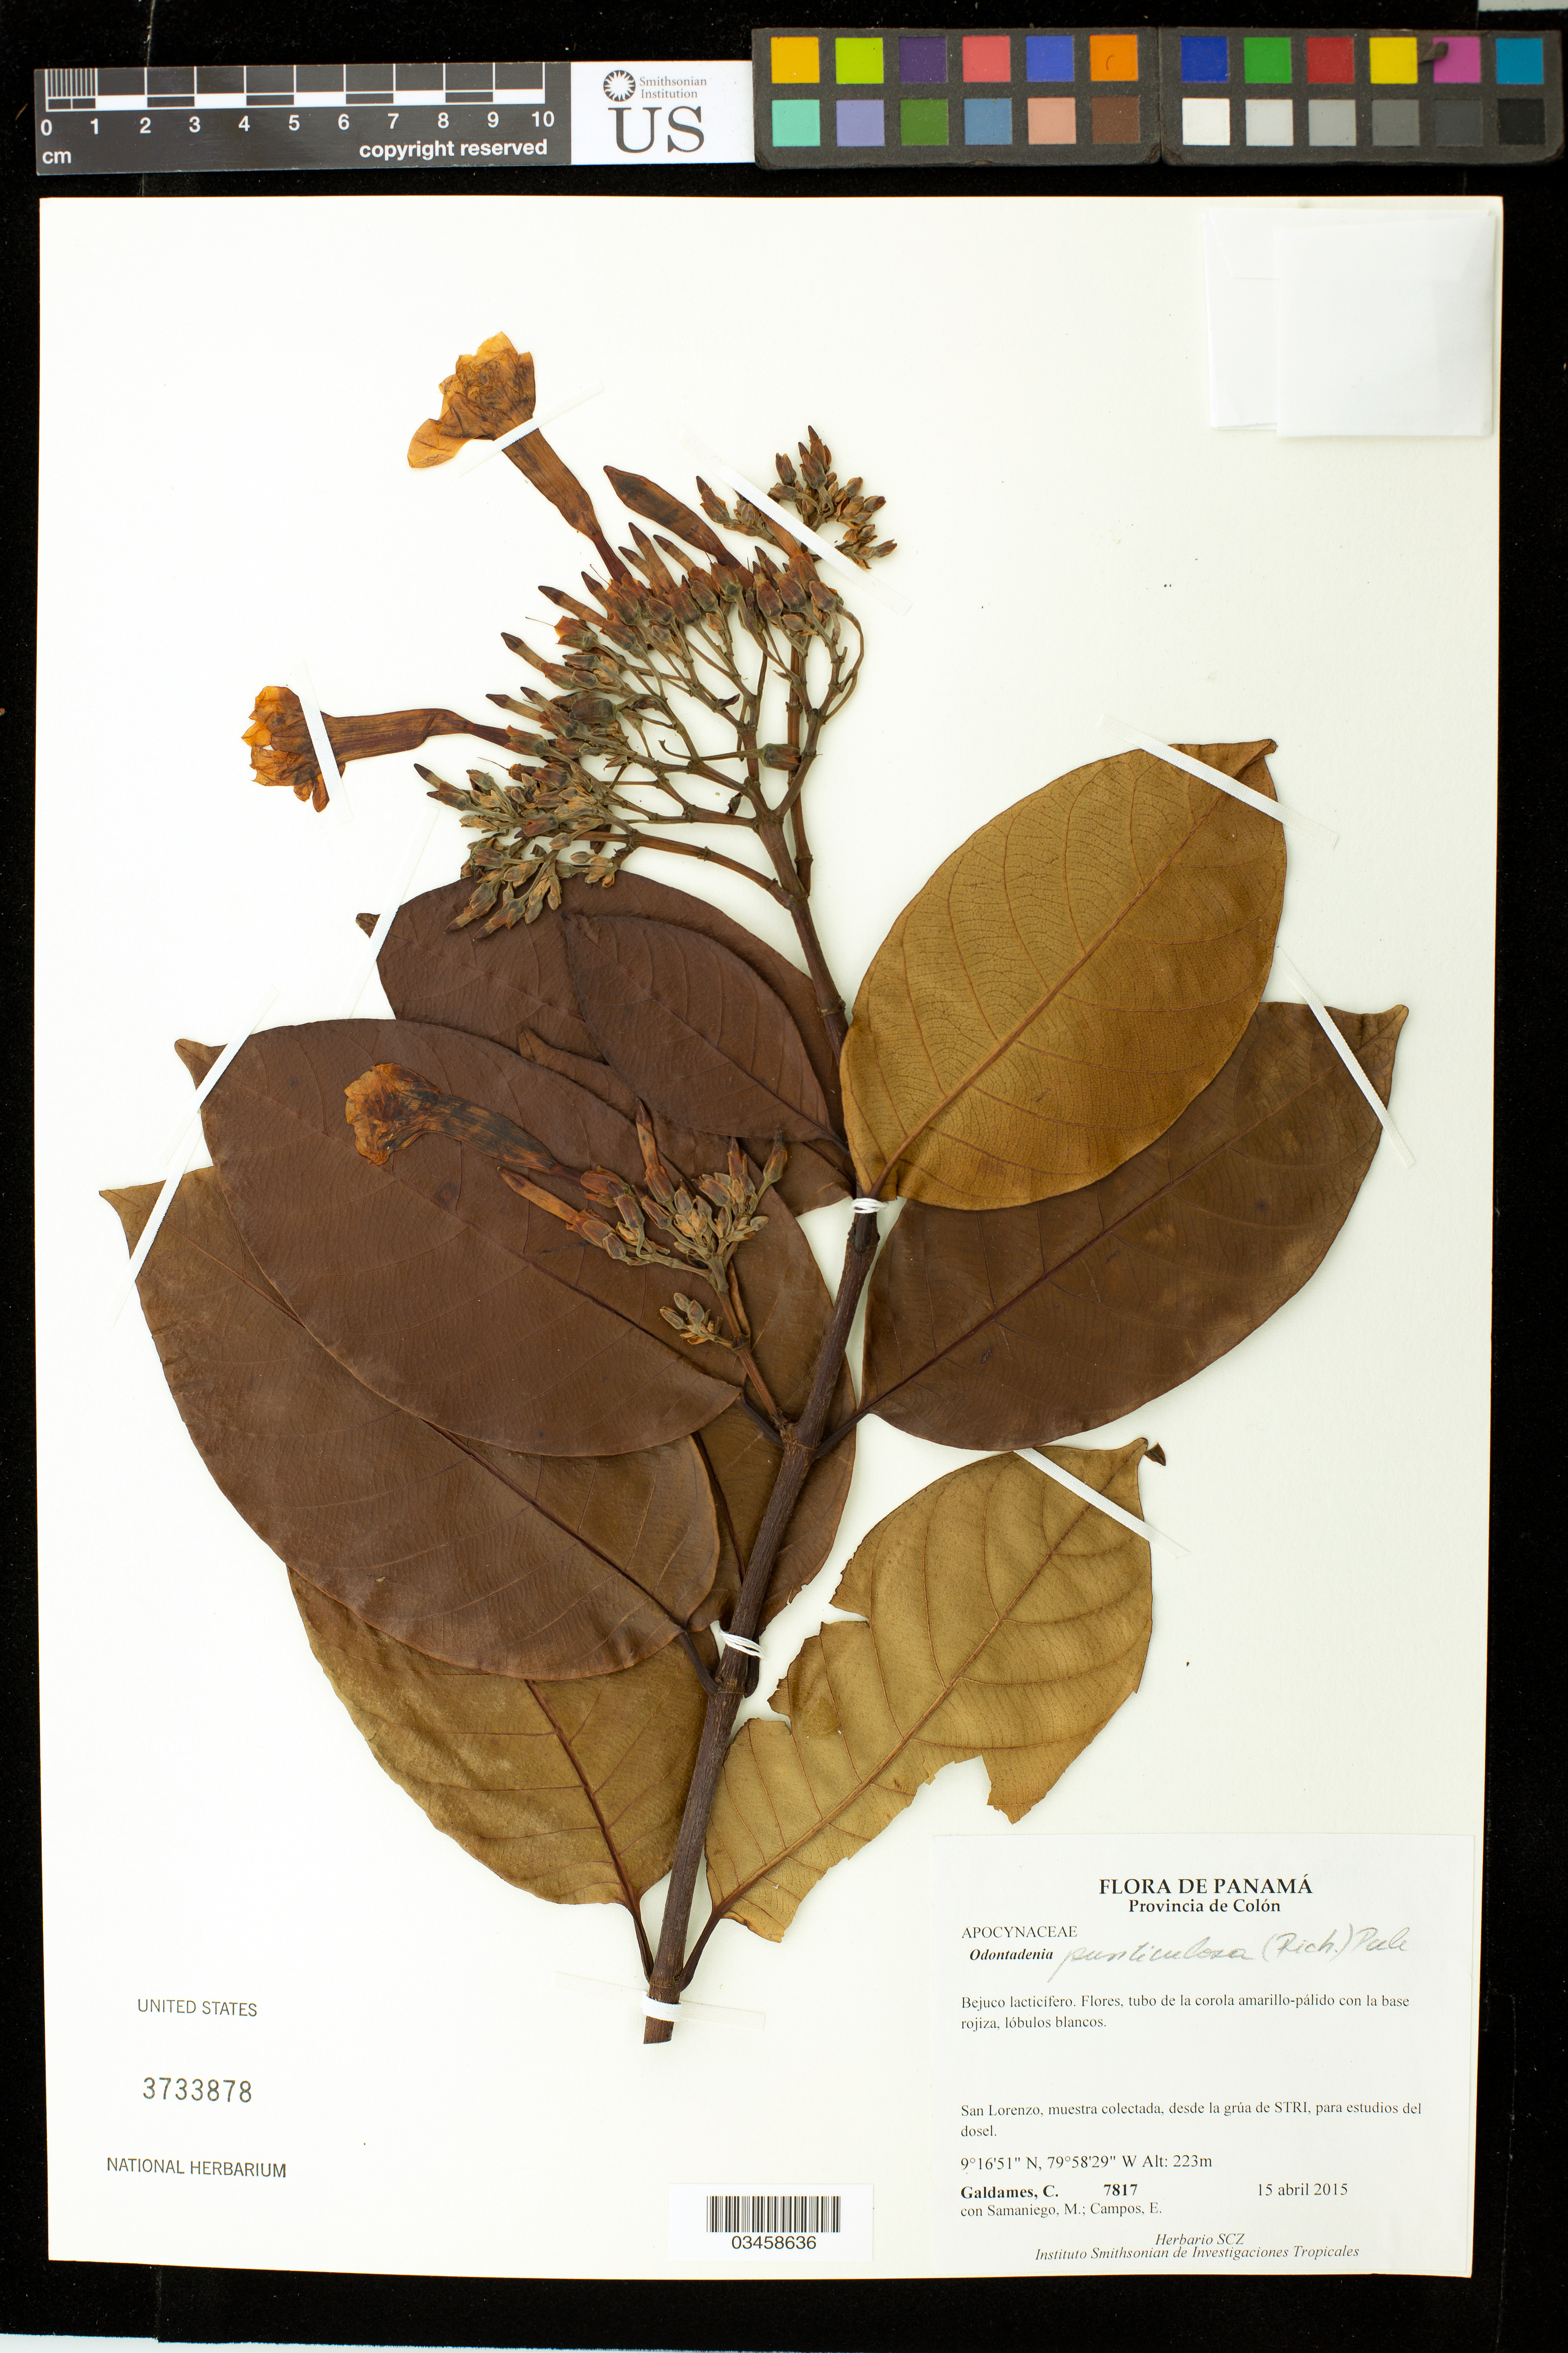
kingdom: Plantae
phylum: Tracheophyta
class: Magnoliopsida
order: Gentianales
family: Apocynaceae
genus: Odontadenia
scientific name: Odontadenia puncticulosa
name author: (Rich.) Pulle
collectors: C. Galdames, M. Samaniego & E. Campos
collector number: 7817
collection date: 2015-04-15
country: Panama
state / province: Colón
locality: San Lorenzo, muestra colectada, desde la grúa de STRI, para estudios del dosel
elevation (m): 223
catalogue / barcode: US 3733878